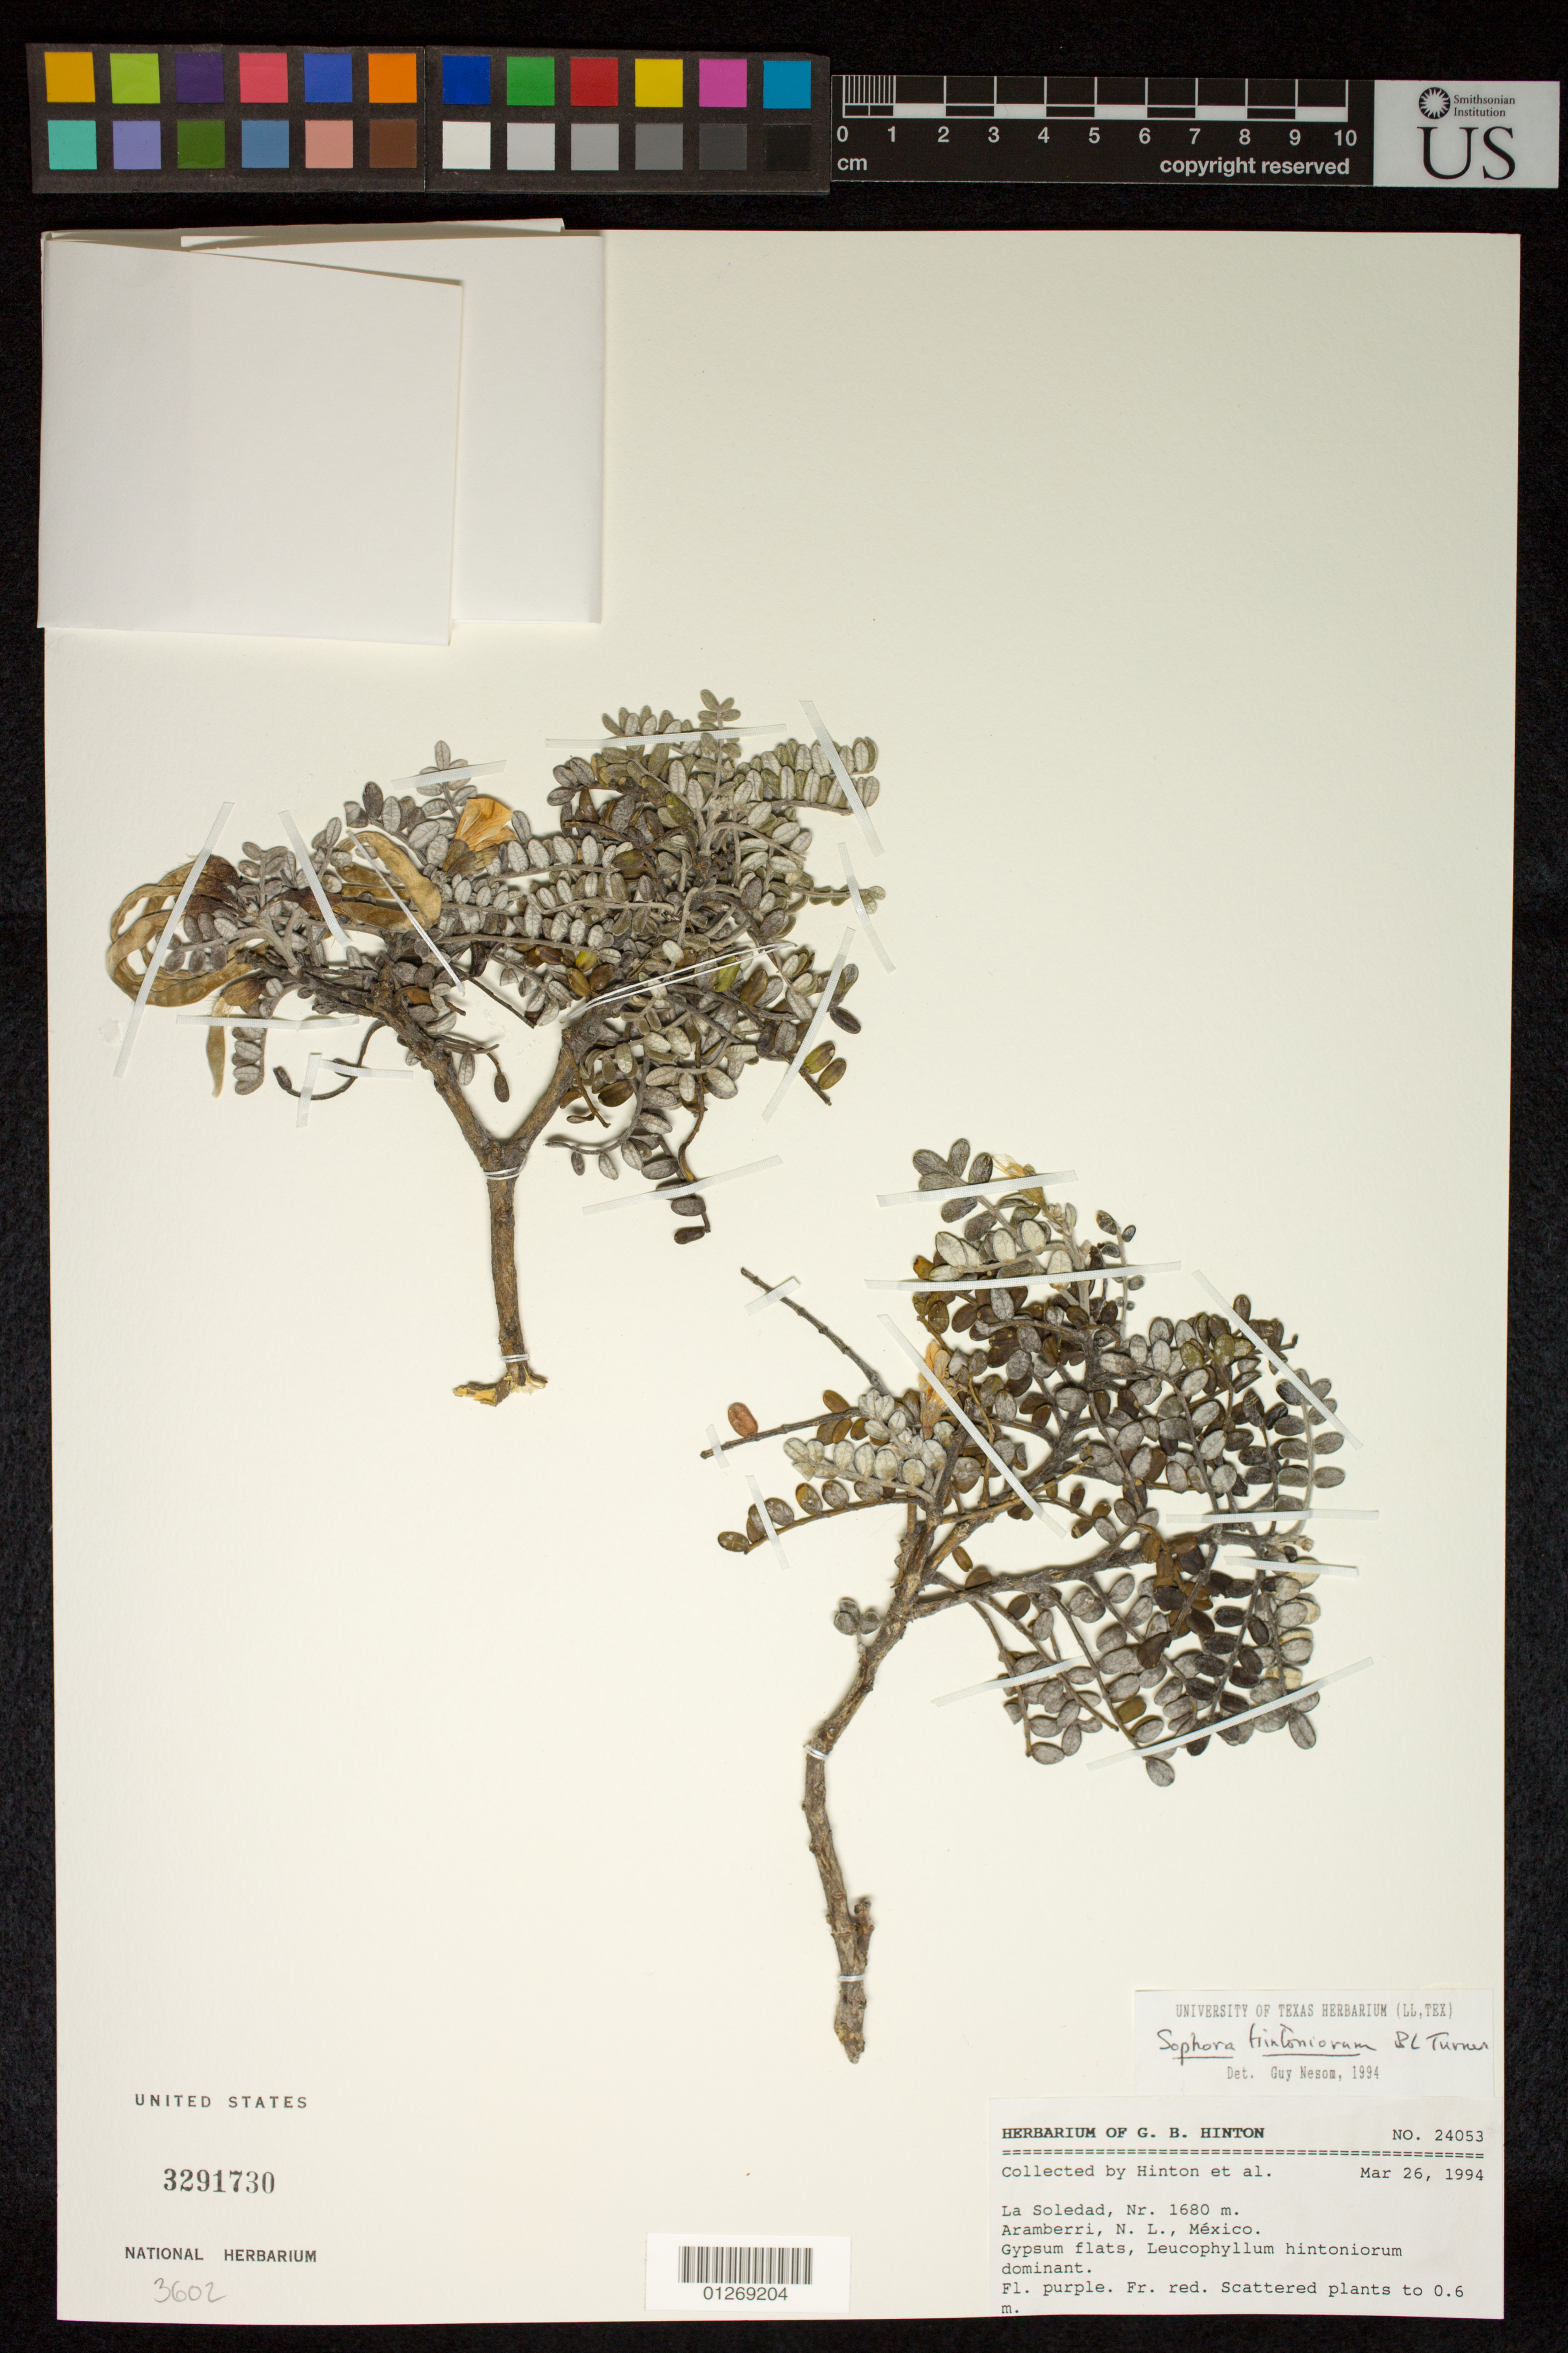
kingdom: Plantae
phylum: Tracheophyta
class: Magnoliopsida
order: Fabales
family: Fabaceae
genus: Sophora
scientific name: Sophora juanhintoniana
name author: B.L. Turner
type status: Isotype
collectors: -- Hinton et al.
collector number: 24053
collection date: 1994-03-26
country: Mexico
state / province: Nuevo Leon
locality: La Soledad, near Aramberri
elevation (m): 1680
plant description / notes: Annotated by G. Nesom (1994) as "Sophora hintoniorum B.L. Turner", an error (or ined. name).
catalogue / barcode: US 3291730